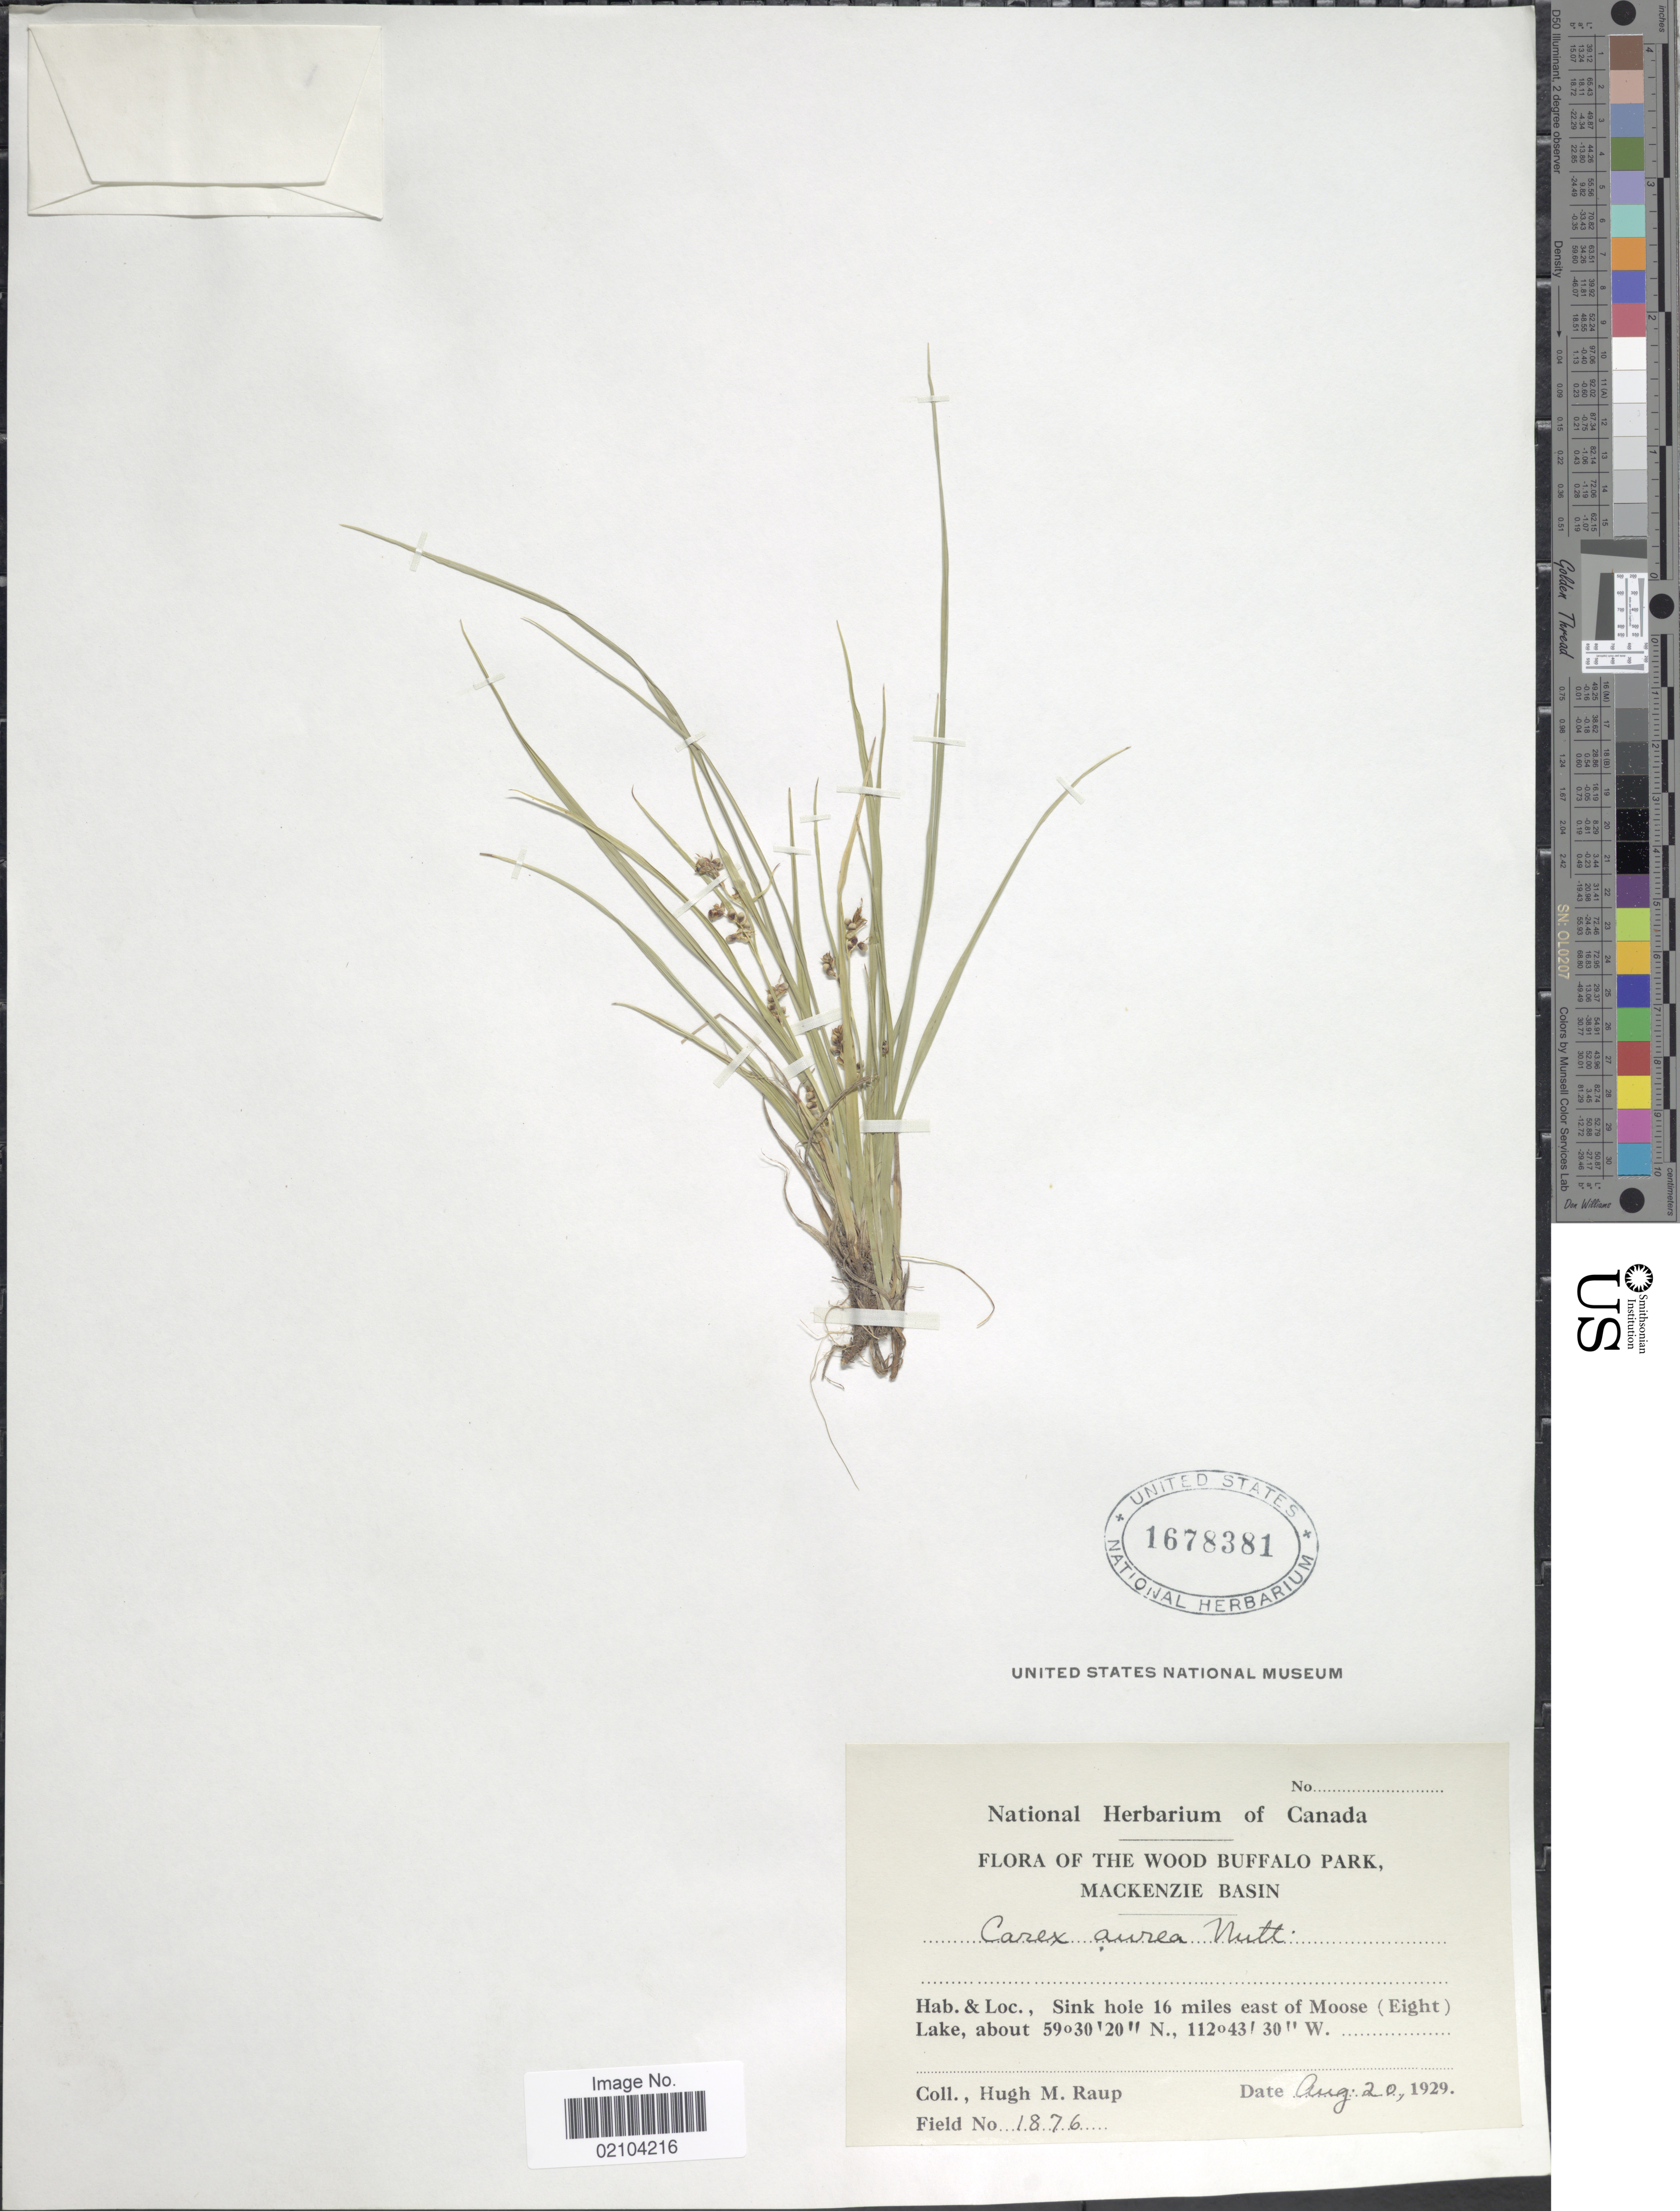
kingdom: Plantae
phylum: Tracheophyta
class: Liliopsida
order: Poales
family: Cyperaceae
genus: Carex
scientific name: Carex aurea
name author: Nutt.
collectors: H. Raup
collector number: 1876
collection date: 1929-08-20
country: Canada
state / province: Alberta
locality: Sink hole 16 miles east of Moose (Eight) Lake. The Wood Buffalo Park, Mackenzie Park.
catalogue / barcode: US 1678381